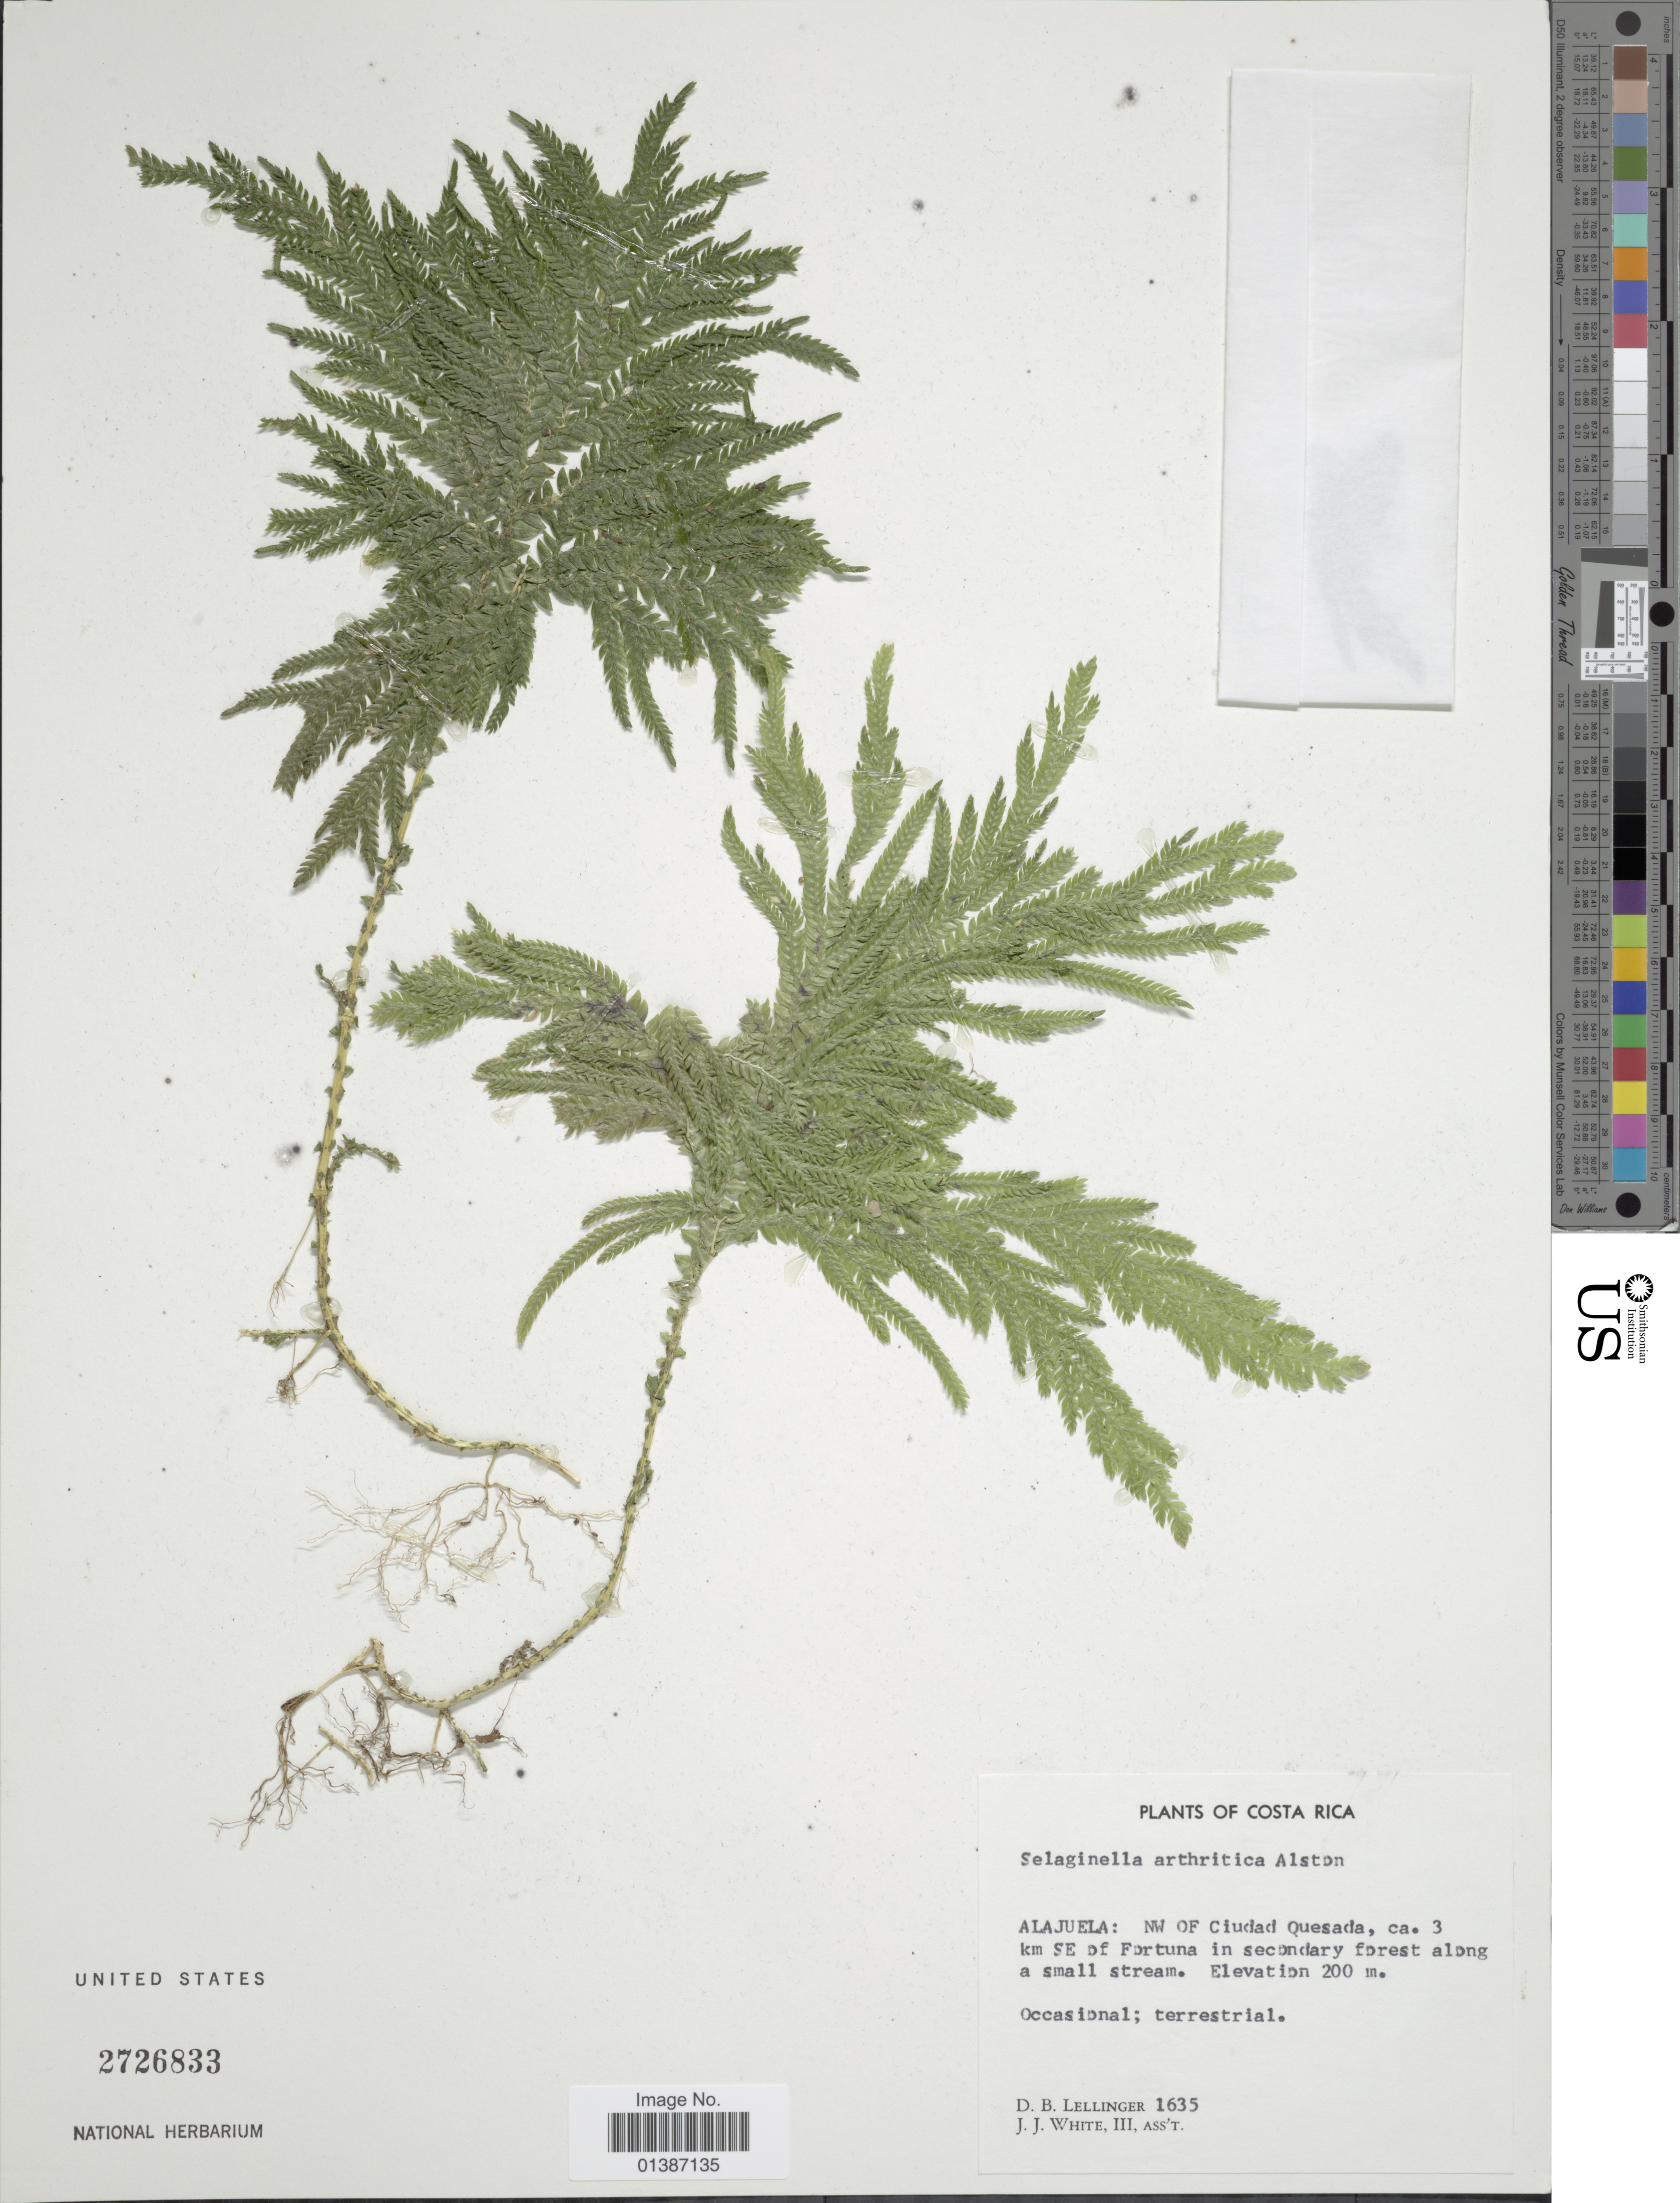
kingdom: Plantae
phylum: Tracheophyta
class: Lycopodiopsida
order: Selaginellales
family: Selaginellaceae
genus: Selaginella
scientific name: Selaginella arthritica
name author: Alston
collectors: D. B. Lellinger & J. J. White III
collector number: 1635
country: Costa Rica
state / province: Alajuela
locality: Alajuela: NW of Ciudad Quesada, ca. 3 km SE of Fortuna in secondary forest along a small stream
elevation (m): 200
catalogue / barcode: US 2726833